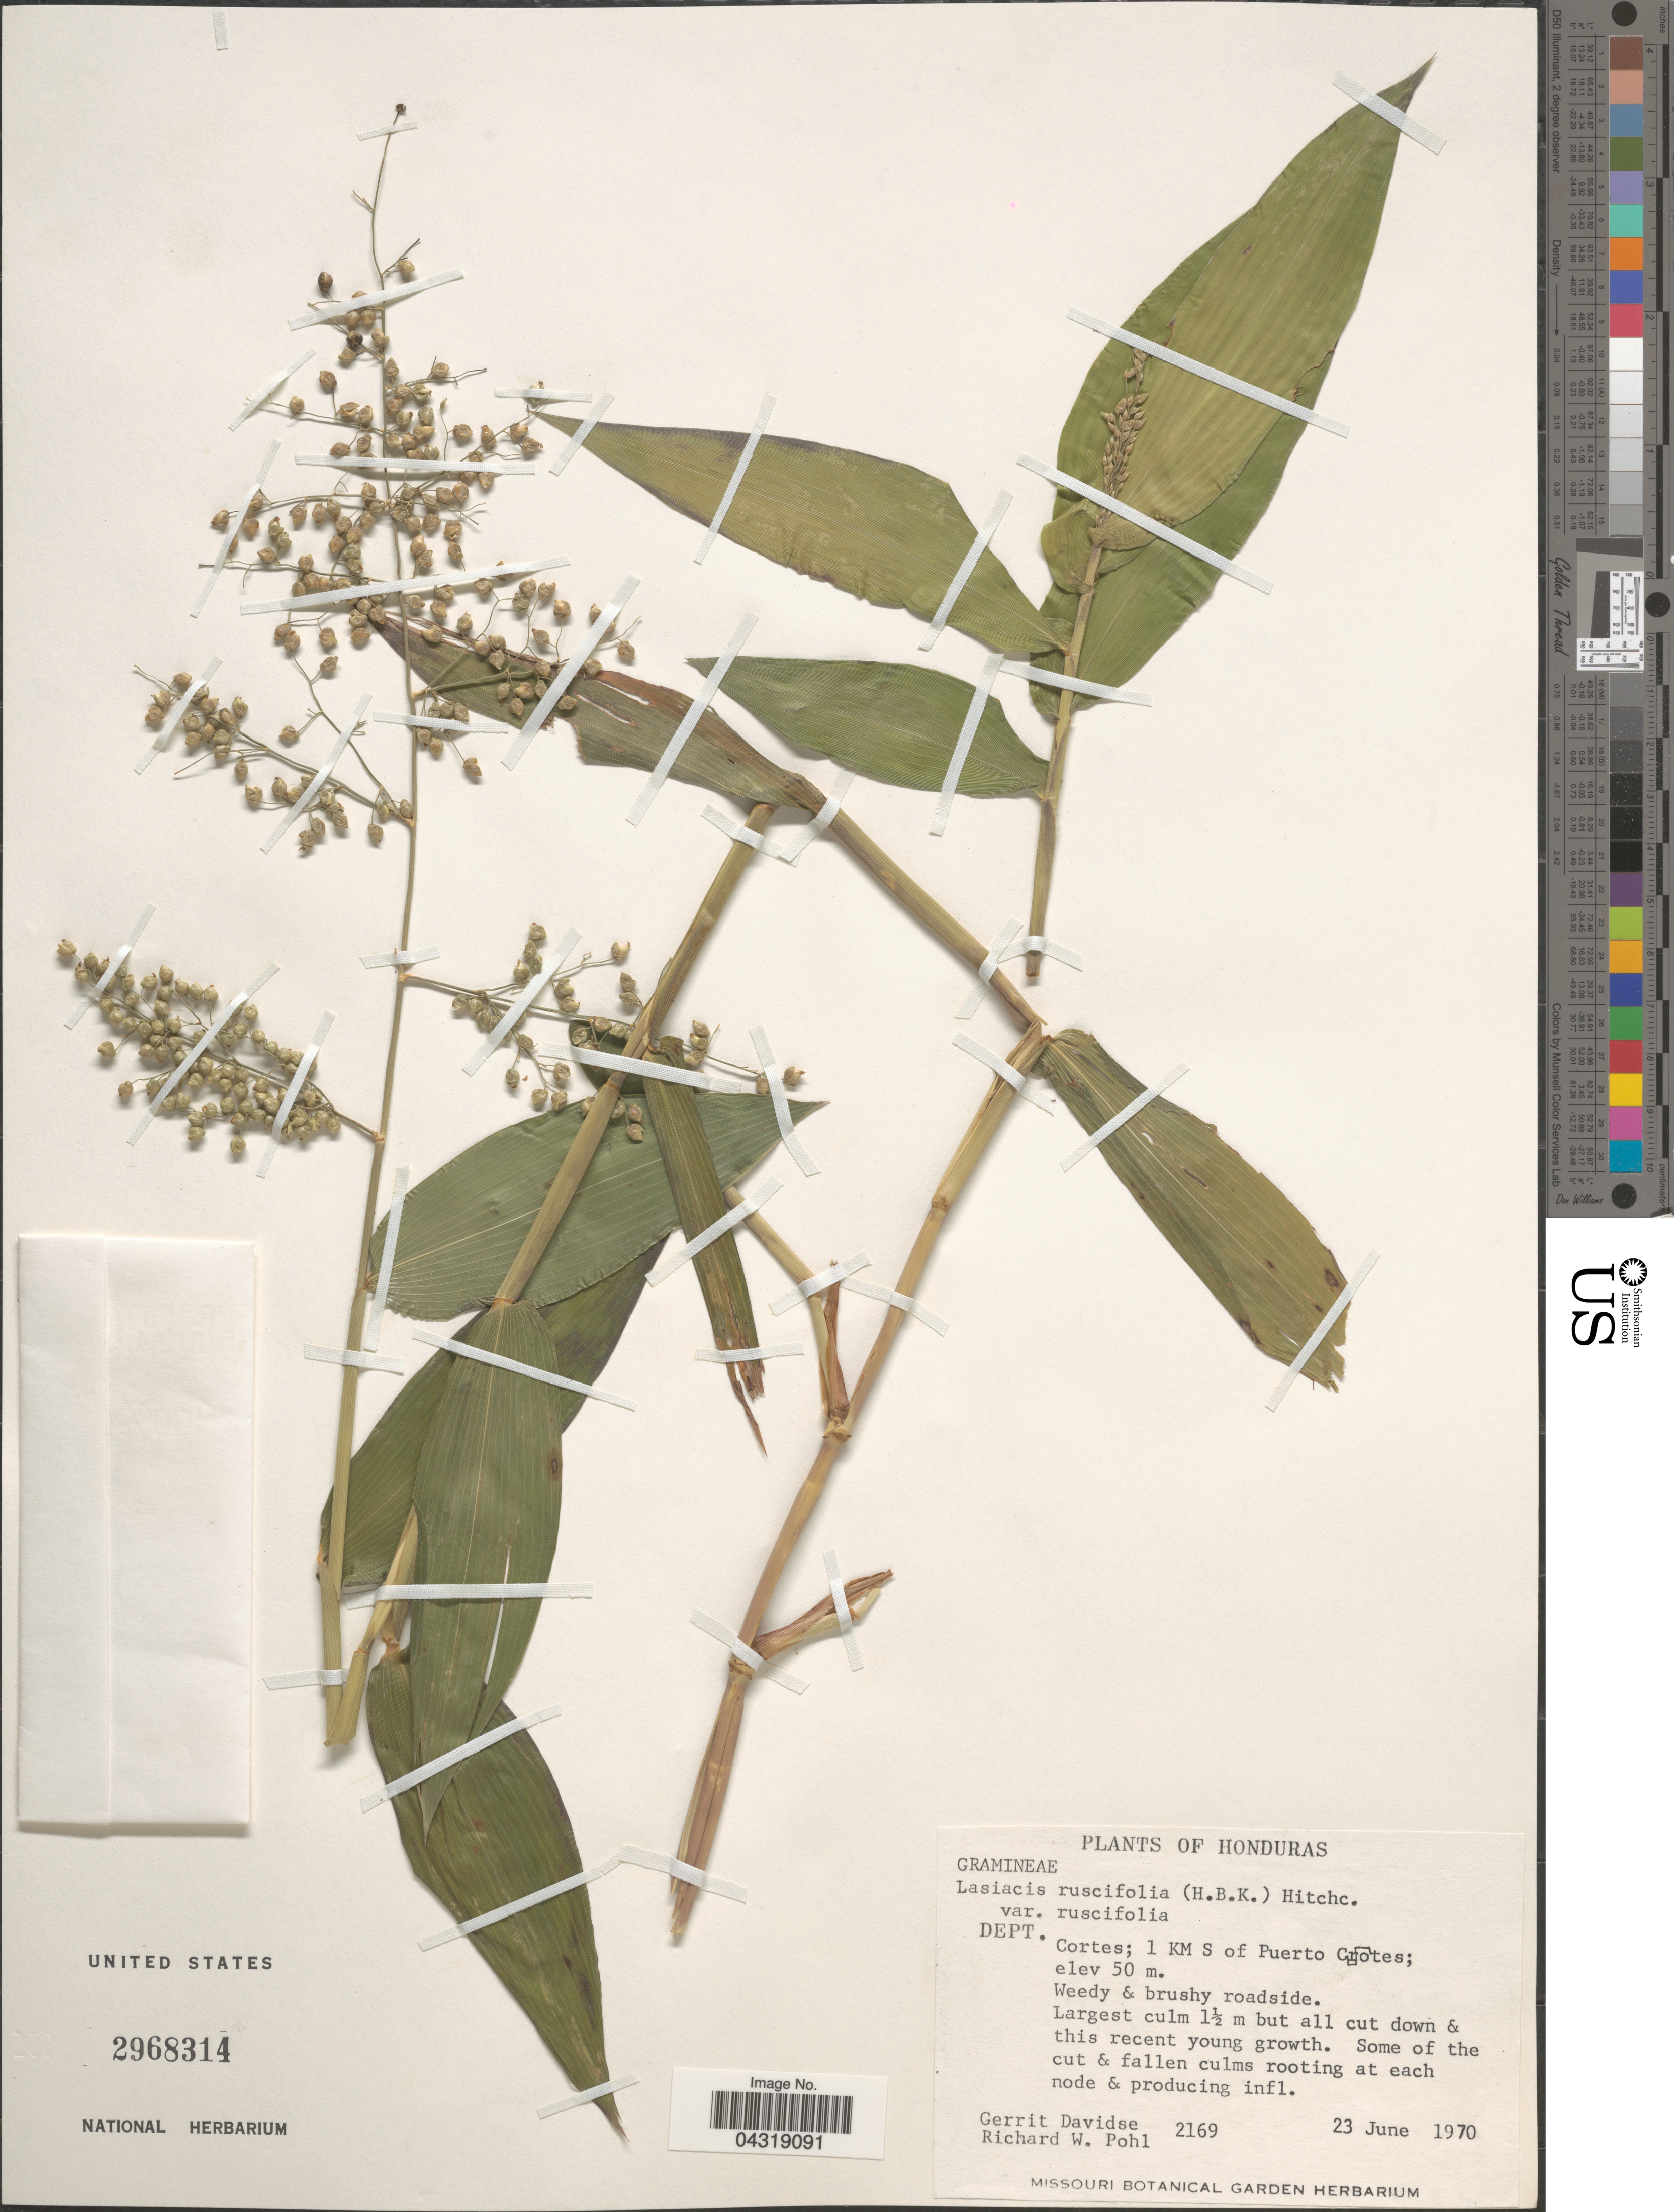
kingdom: Plantae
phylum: Tracheophyta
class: Liliopsida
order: Poales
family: Poaceae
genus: Lasiacis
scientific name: Lasiacis ruscifolia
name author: (Kunth) Hitchc.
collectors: G. Davidse & R. W. Pohl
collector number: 2169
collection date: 1970-06-23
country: Honduras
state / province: Cortes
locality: Dept. Cortes; 1 KM S of Puerto Cortes.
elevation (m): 50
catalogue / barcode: US 2968314